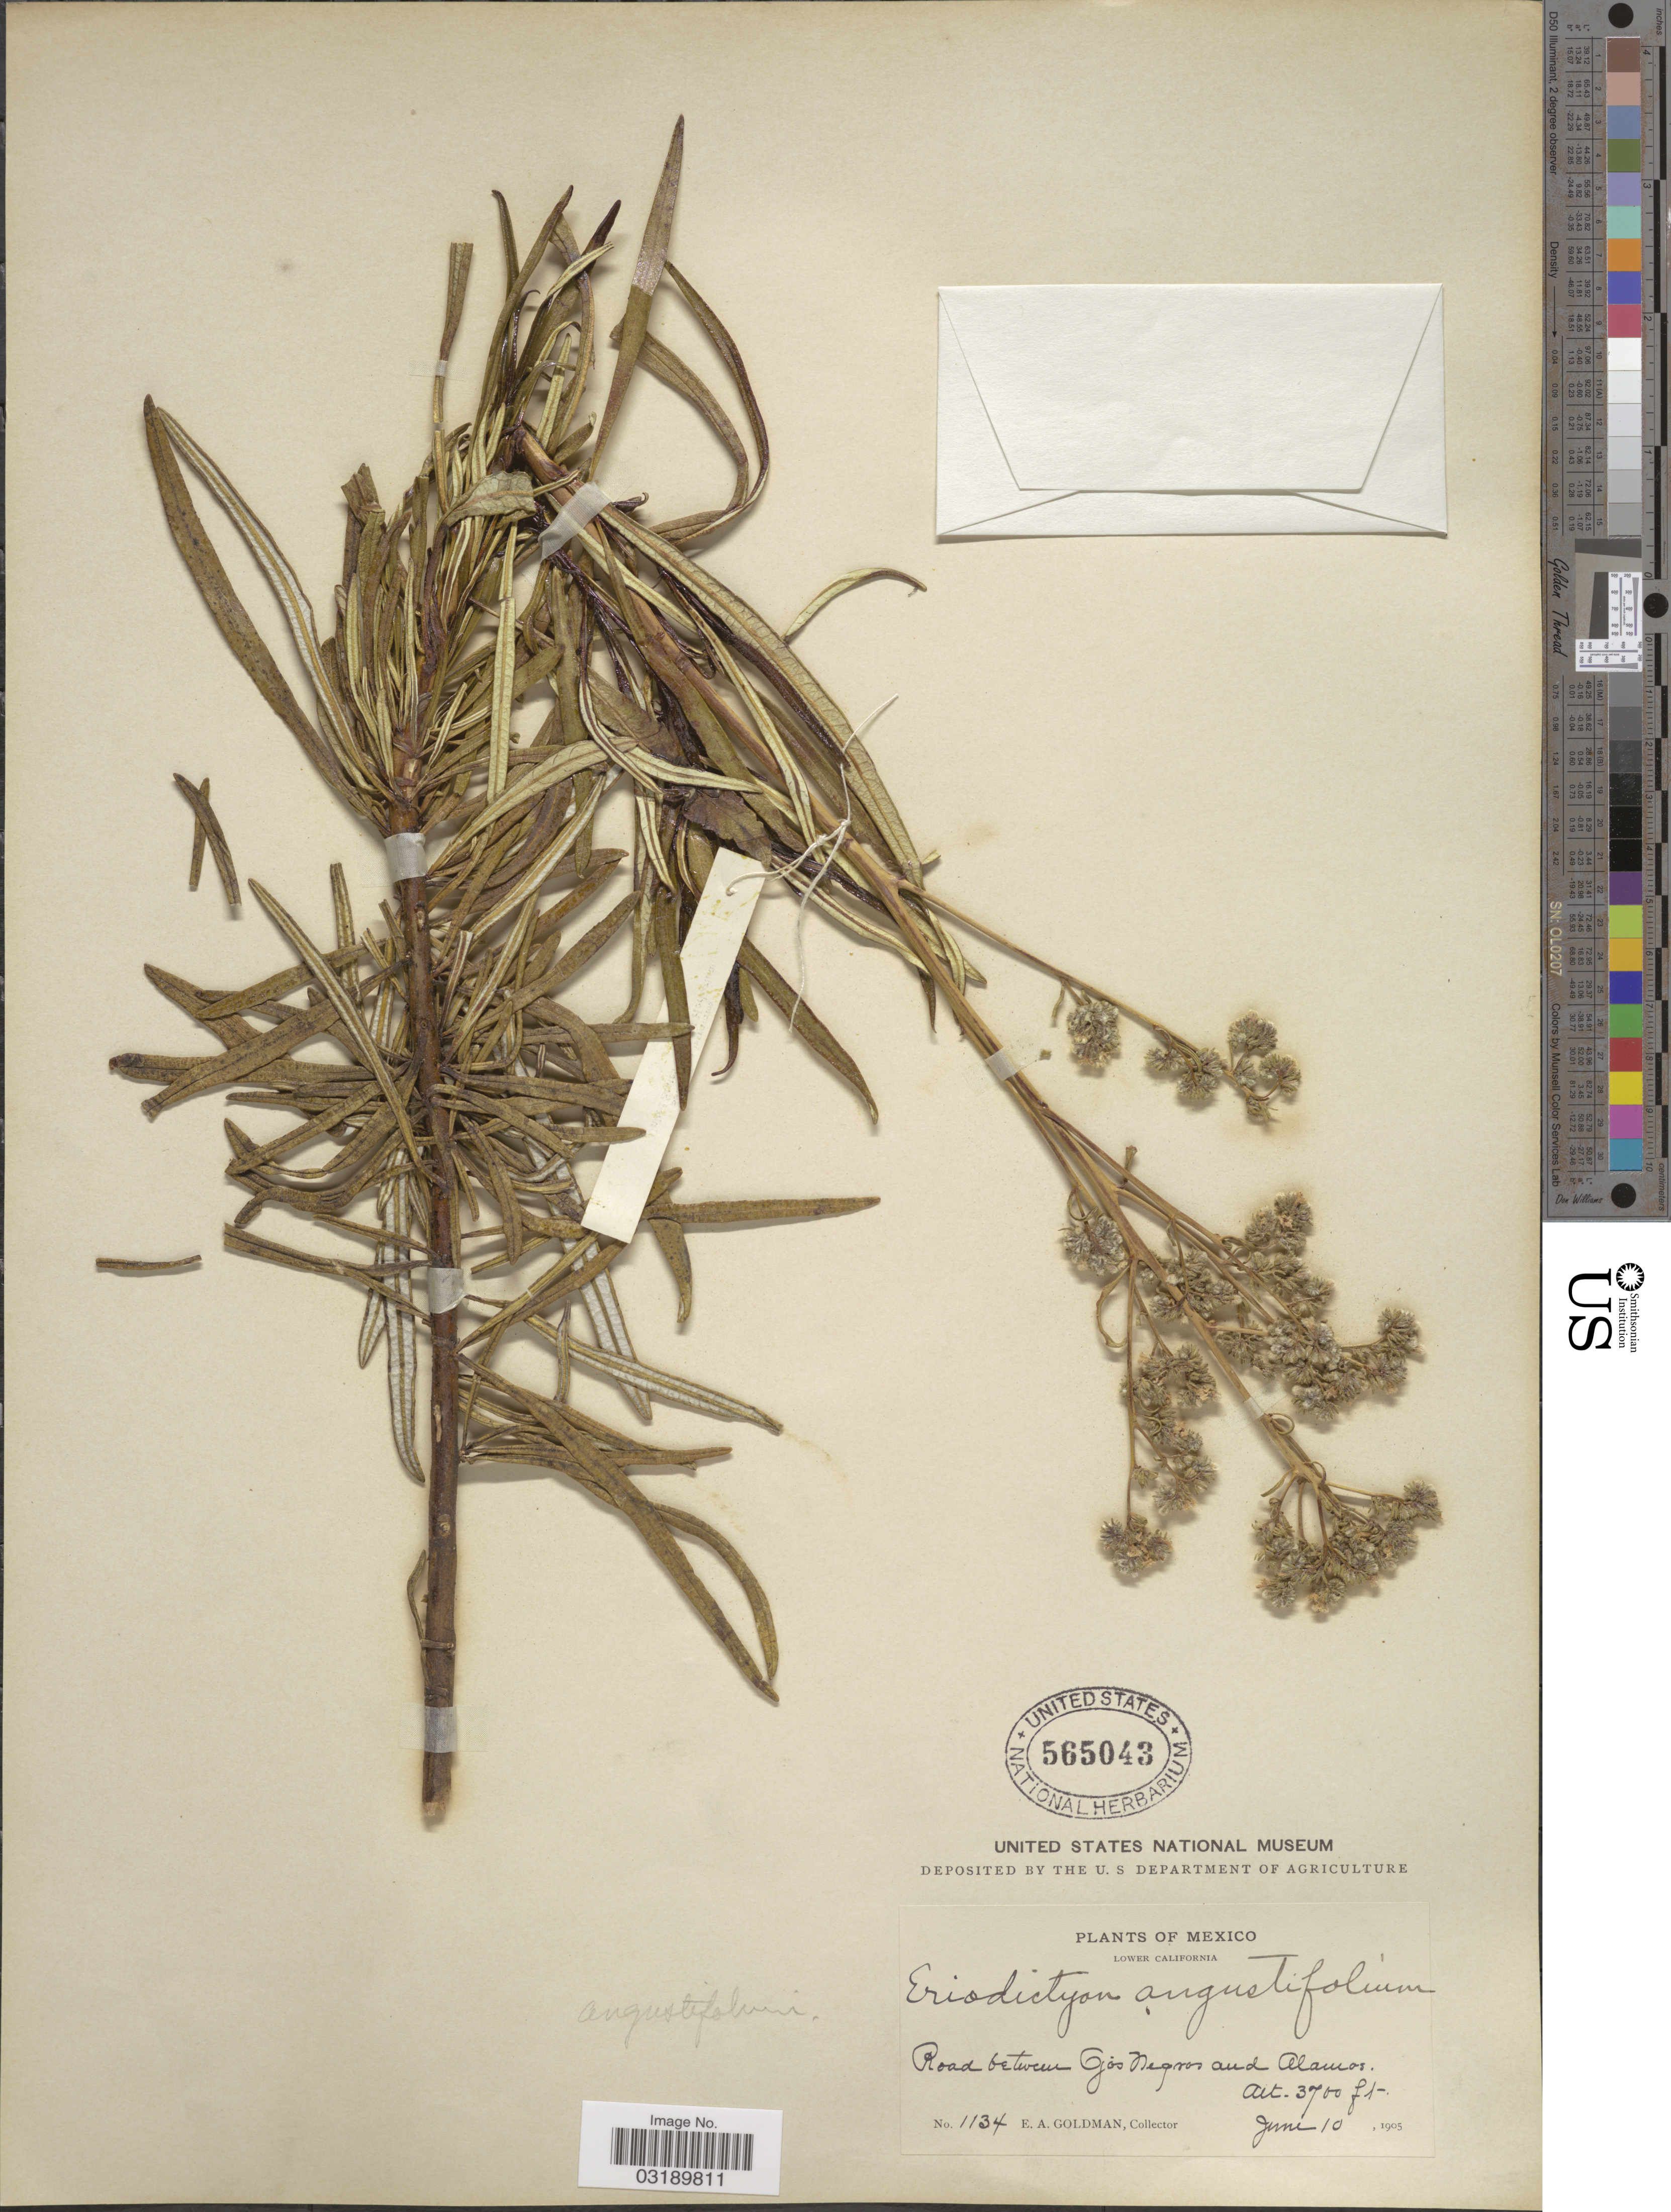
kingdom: Plantae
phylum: Tracheophyta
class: Magnoliopsida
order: Boraginales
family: Namaceae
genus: Eriodictyon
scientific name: Eriodictyon angustifolium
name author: Nutt.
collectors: E. A. Goldman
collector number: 1134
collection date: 1905-06-10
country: Mexico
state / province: Baja California Norte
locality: Lower California. Road between Ojos Negros and Alamos.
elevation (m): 1128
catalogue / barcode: US 565043